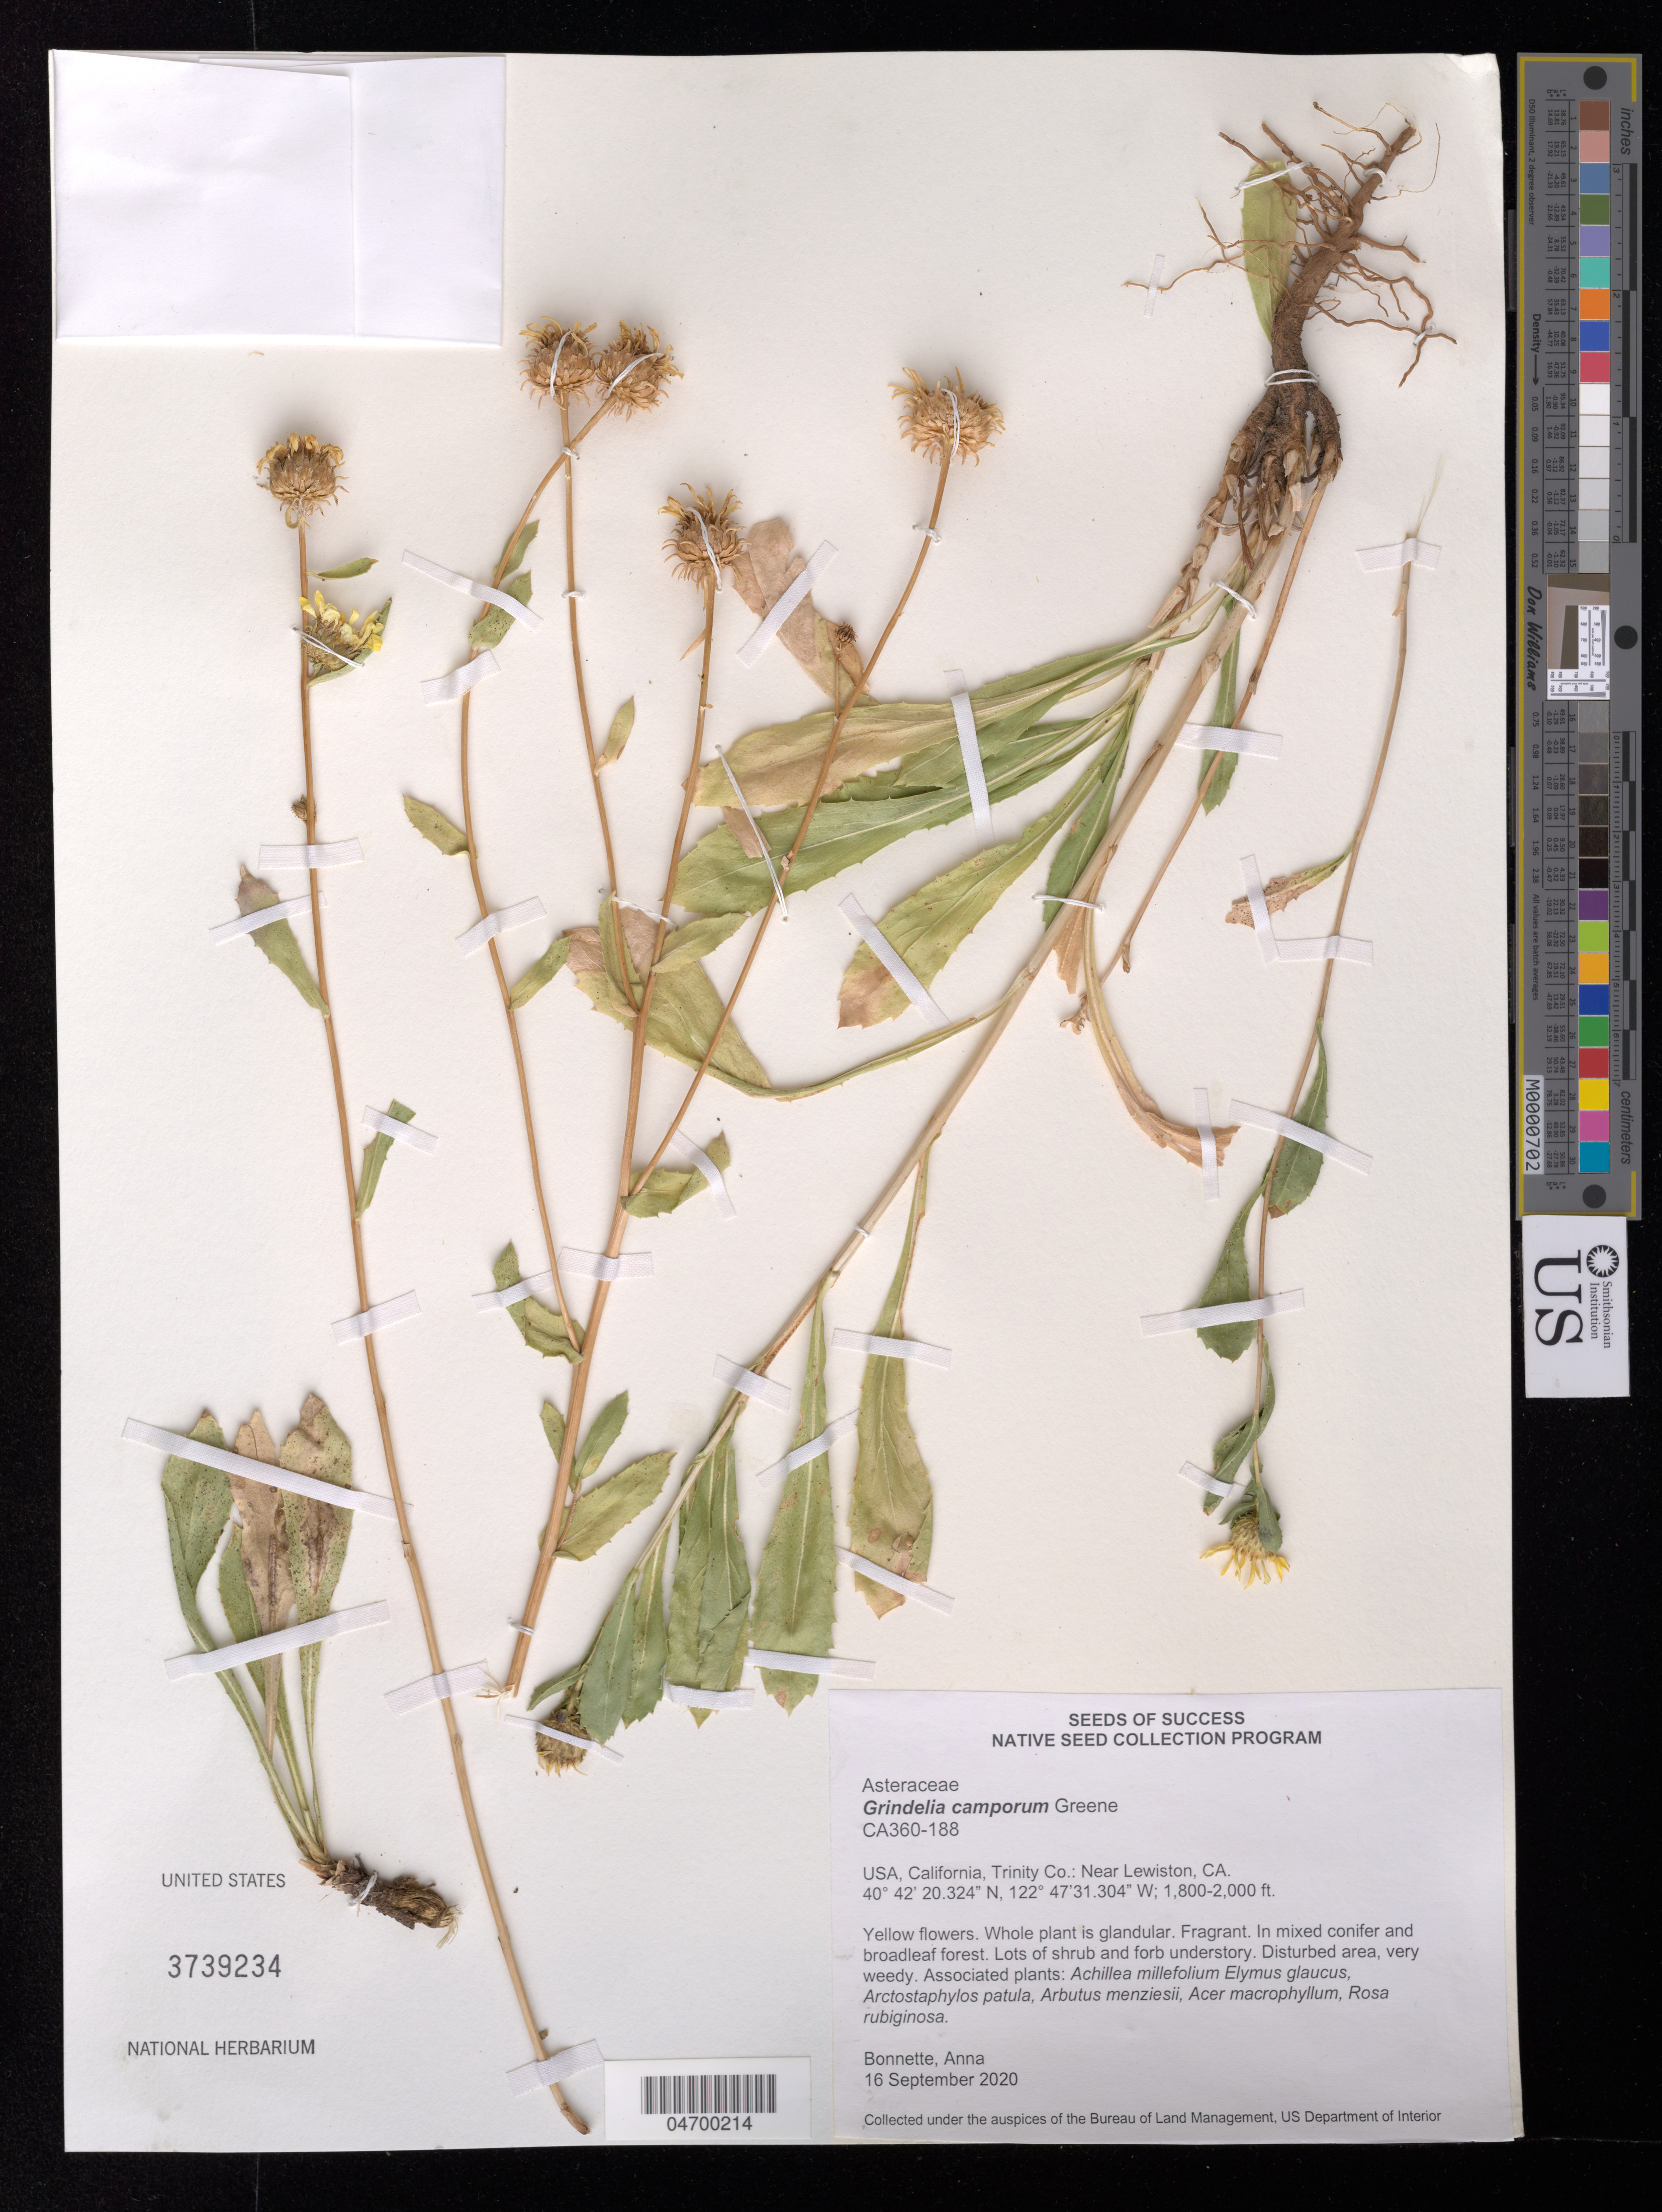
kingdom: Plantae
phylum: Tracheophyta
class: Magnoliopsida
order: Asterales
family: Asteraceae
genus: Grindelia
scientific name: Grindelia camporum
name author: Greene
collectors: A. Bonnette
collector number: CA360-188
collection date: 2020-09-16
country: United States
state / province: California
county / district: Trinity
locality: Trinity Co.: Near Lewiston.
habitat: IIn mixed conifer and broadleaf forest. Lots of shrub and forb understory. Disturbed area, very weedy.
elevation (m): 549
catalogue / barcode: US 3739234